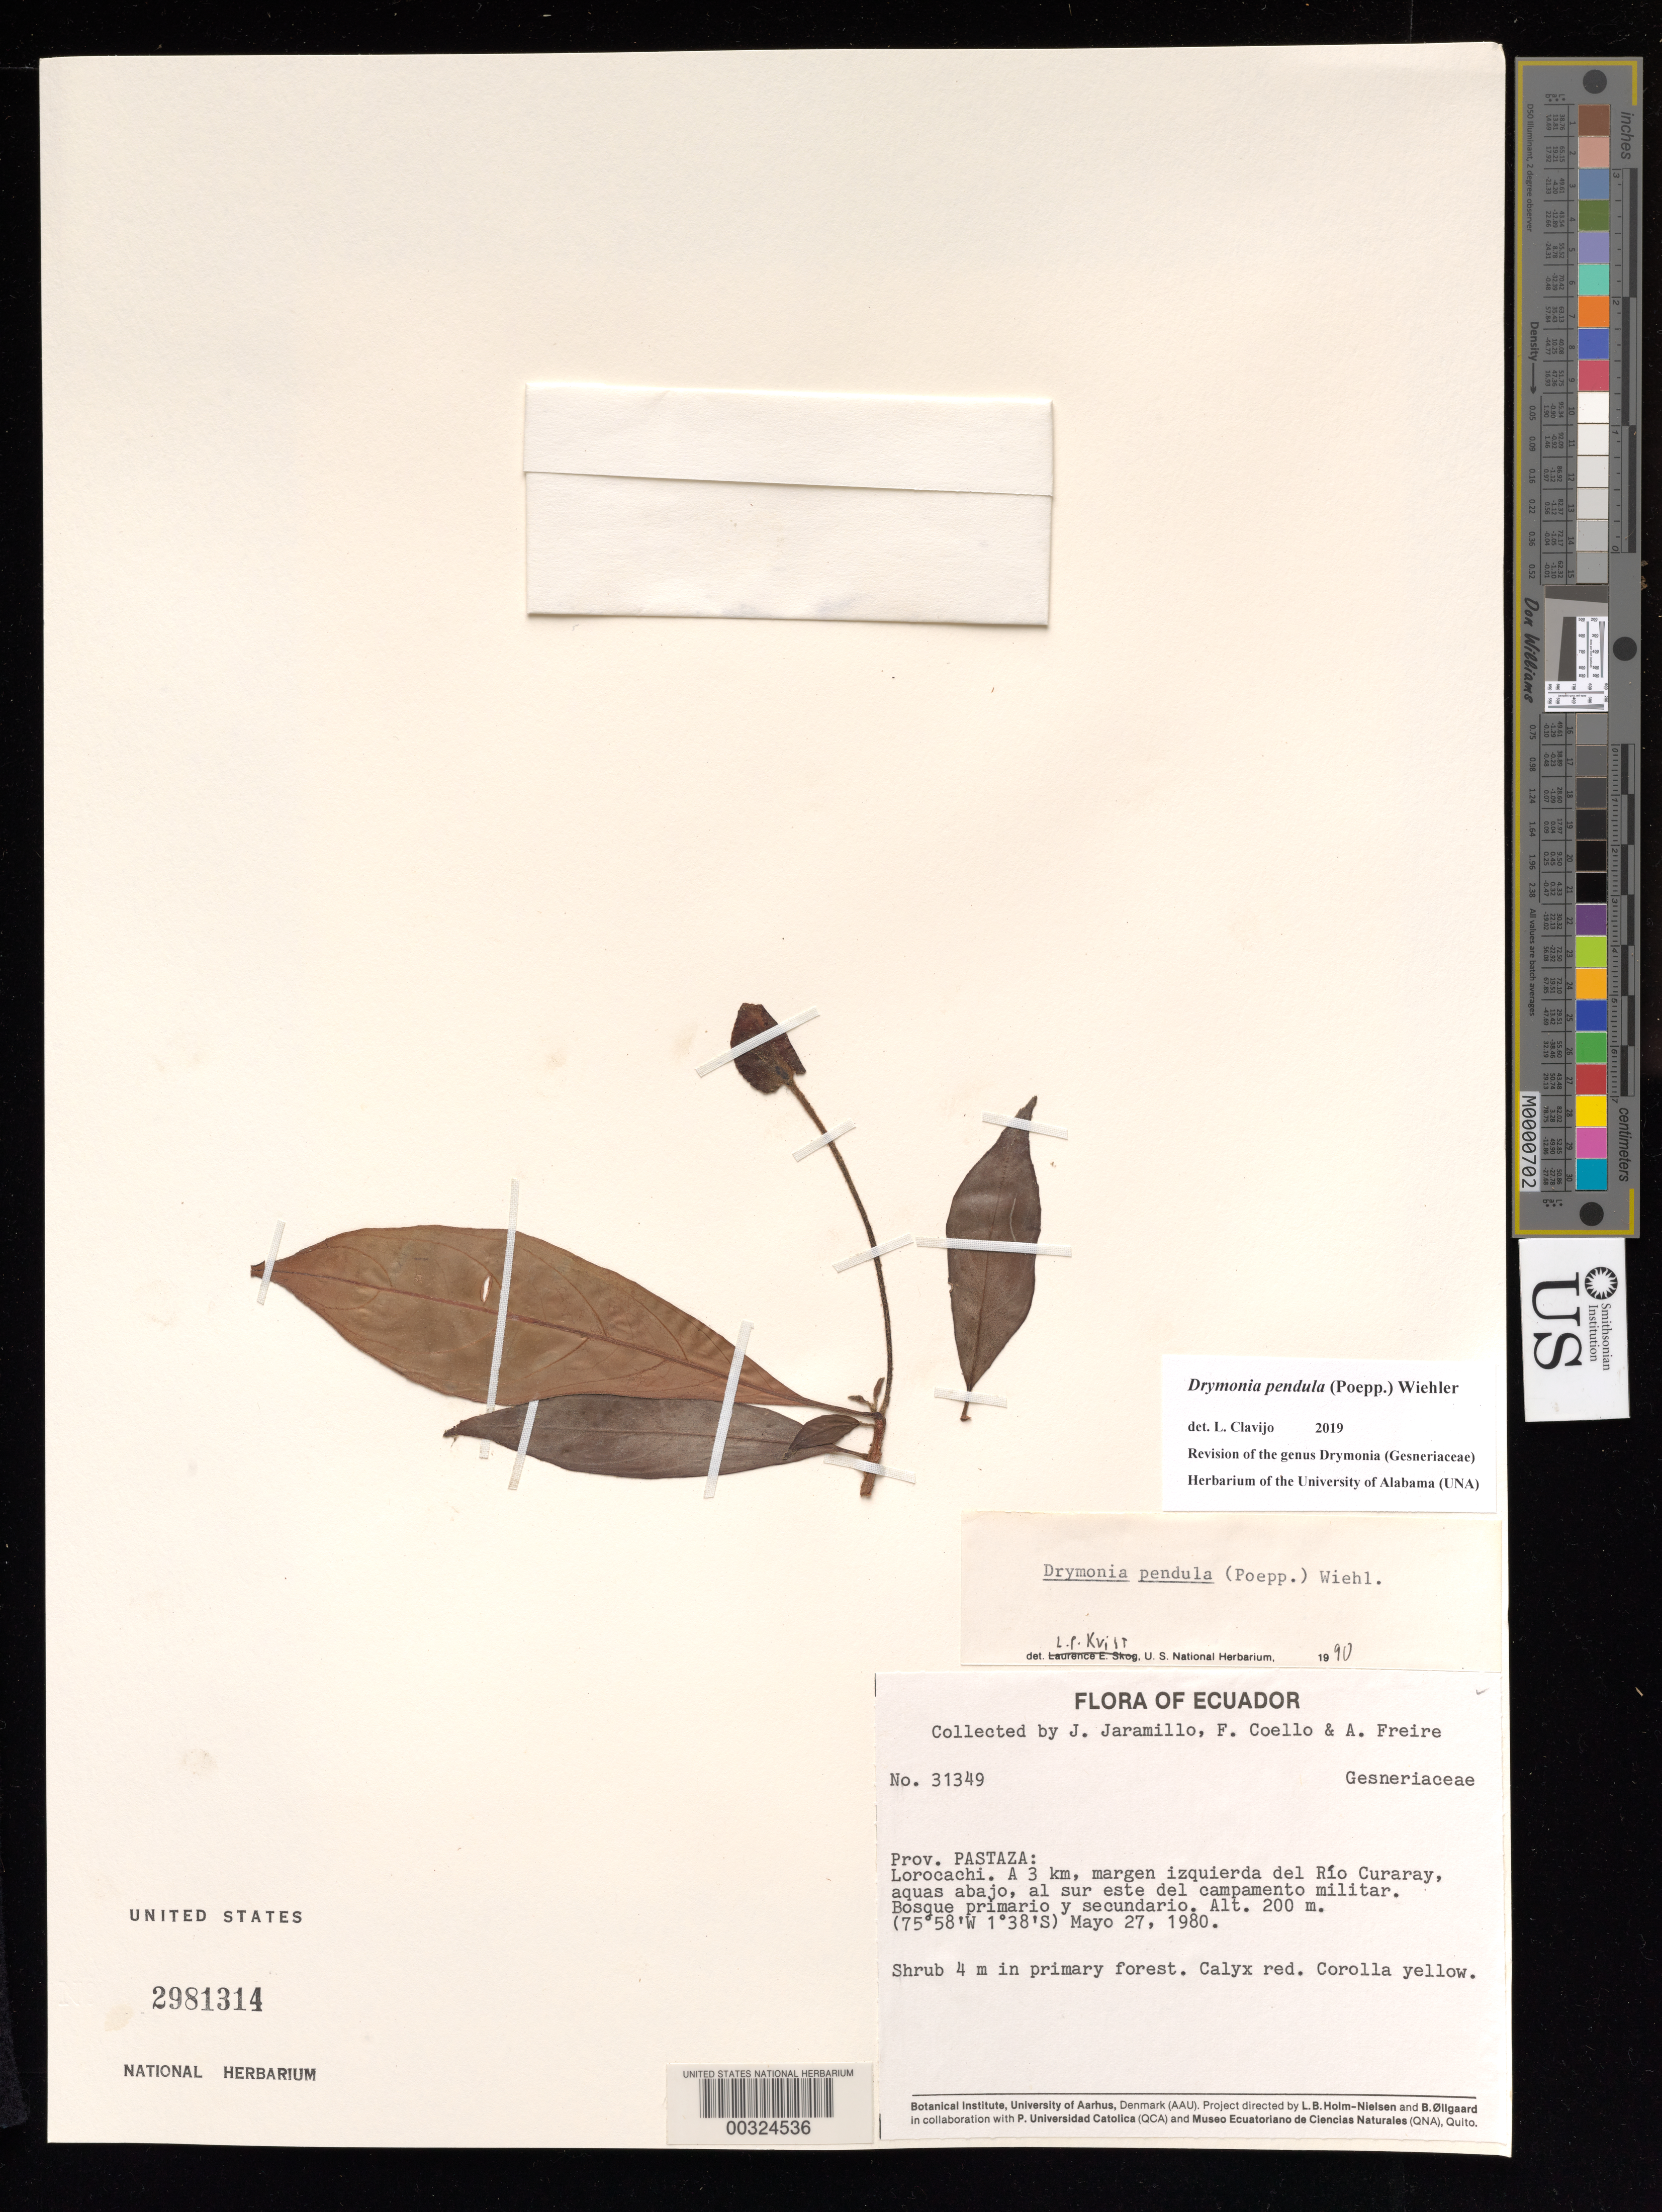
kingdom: Plantae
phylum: Tracheophyta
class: Magnoliopsida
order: Lamiales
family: Gesneriaceae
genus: Drymonia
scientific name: Drymonia pendula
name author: (Poepp.) Wiehler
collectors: J. L. Jaramillo, F. Coello & A. Freire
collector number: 31349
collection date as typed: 27 May 1980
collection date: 1980-05-27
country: Ecuador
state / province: Pastaza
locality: Lorocachi, 3 km, left bank of Rio Curaray, downstream, SE of military camp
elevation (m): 200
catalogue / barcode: US 2981314